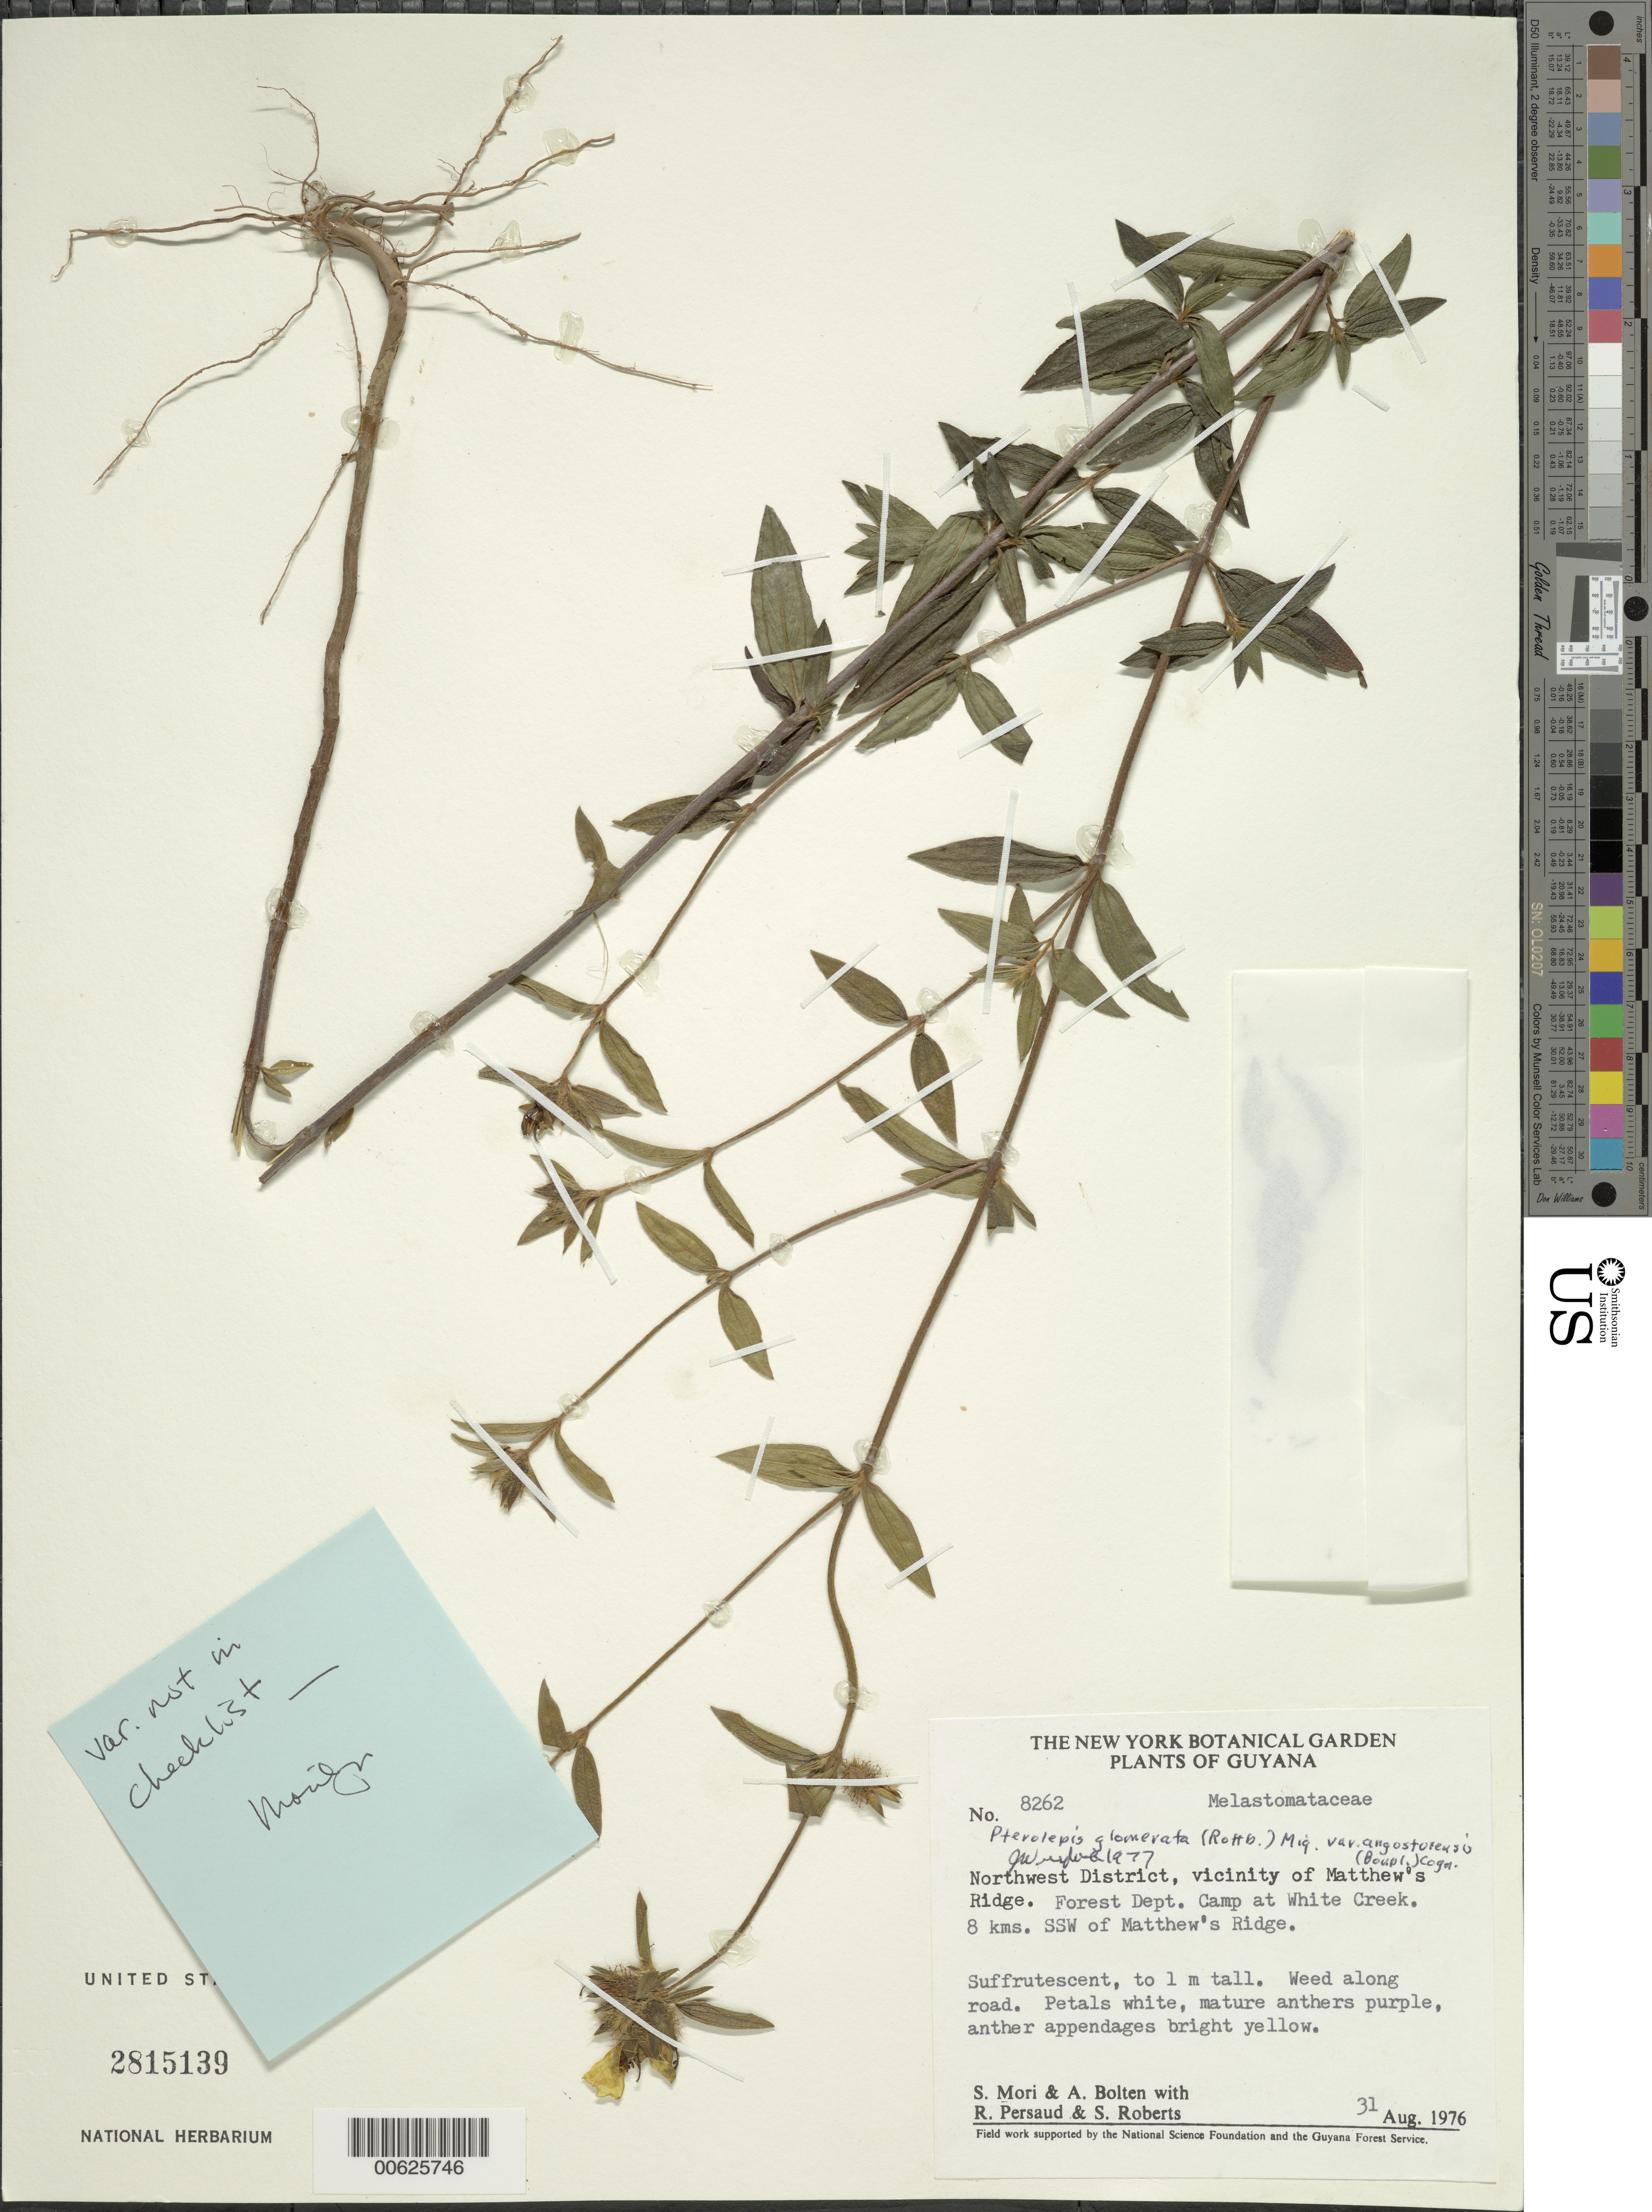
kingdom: Plantae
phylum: Tracheophyta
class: Magnoliopsida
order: Myrtales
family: Melastomataceae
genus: Pterolepis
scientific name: Pterolepis glomerata var. angusturensis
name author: (Bonpl.) Cogn.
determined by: Wurdack, John J., (US), US (UNITED STATES)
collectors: S. Mori, A. Bolten, R. Persaud, R. Boyan, S. Roberts, R. Jugernauth & S. Dwarka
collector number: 8262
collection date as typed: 31-Aug-76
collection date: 1976-08-31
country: Guyana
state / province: Barima-Waini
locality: Matthew's Ridge, Forest Dept. camp at White Creek, 8 km SSW of Matthew's Ridge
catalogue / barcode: US 2815139